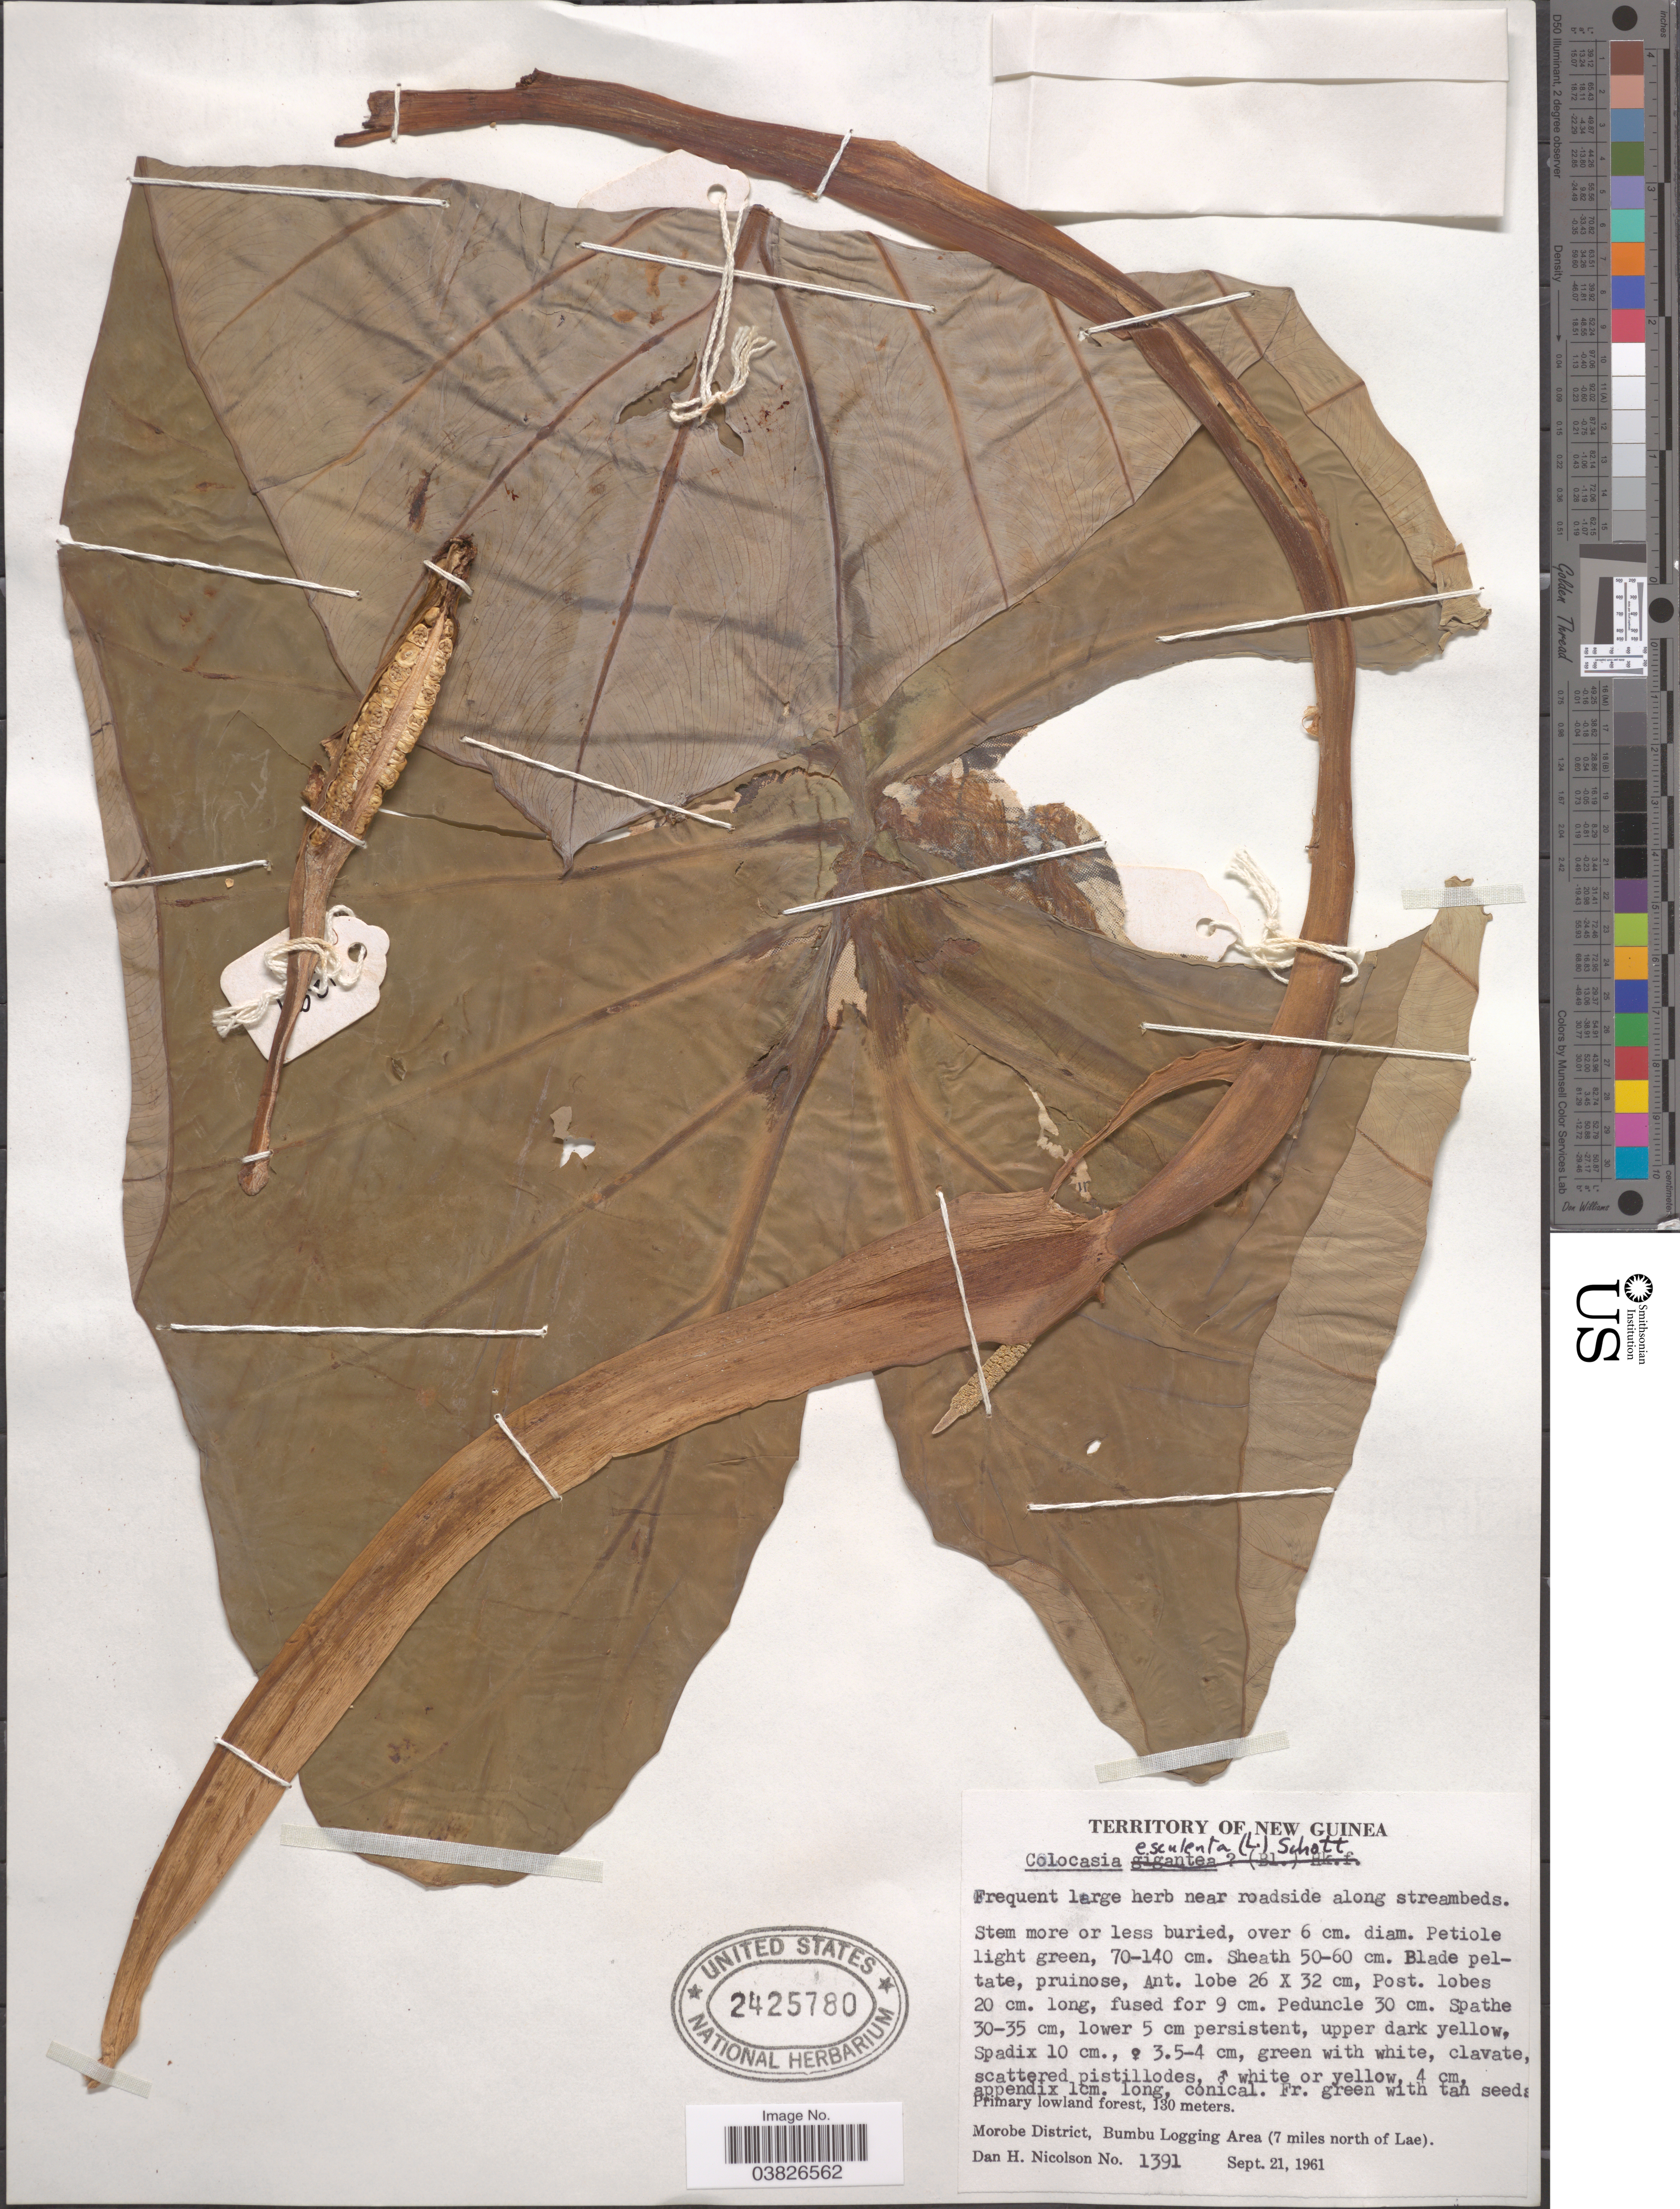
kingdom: Plantae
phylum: Tracheophyta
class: Liliopsida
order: Alismatales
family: Araceae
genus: Colocasia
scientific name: Colocasia esculenta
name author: (L.) Schott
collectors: D. H. Nicolson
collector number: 1391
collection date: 1961-09-21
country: Papua New Guinea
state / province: Morobe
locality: Territory of New Guinea. Morobe District, Bumbu Logging Area (7 miles north of Lae).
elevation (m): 130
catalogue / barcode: US 2425780